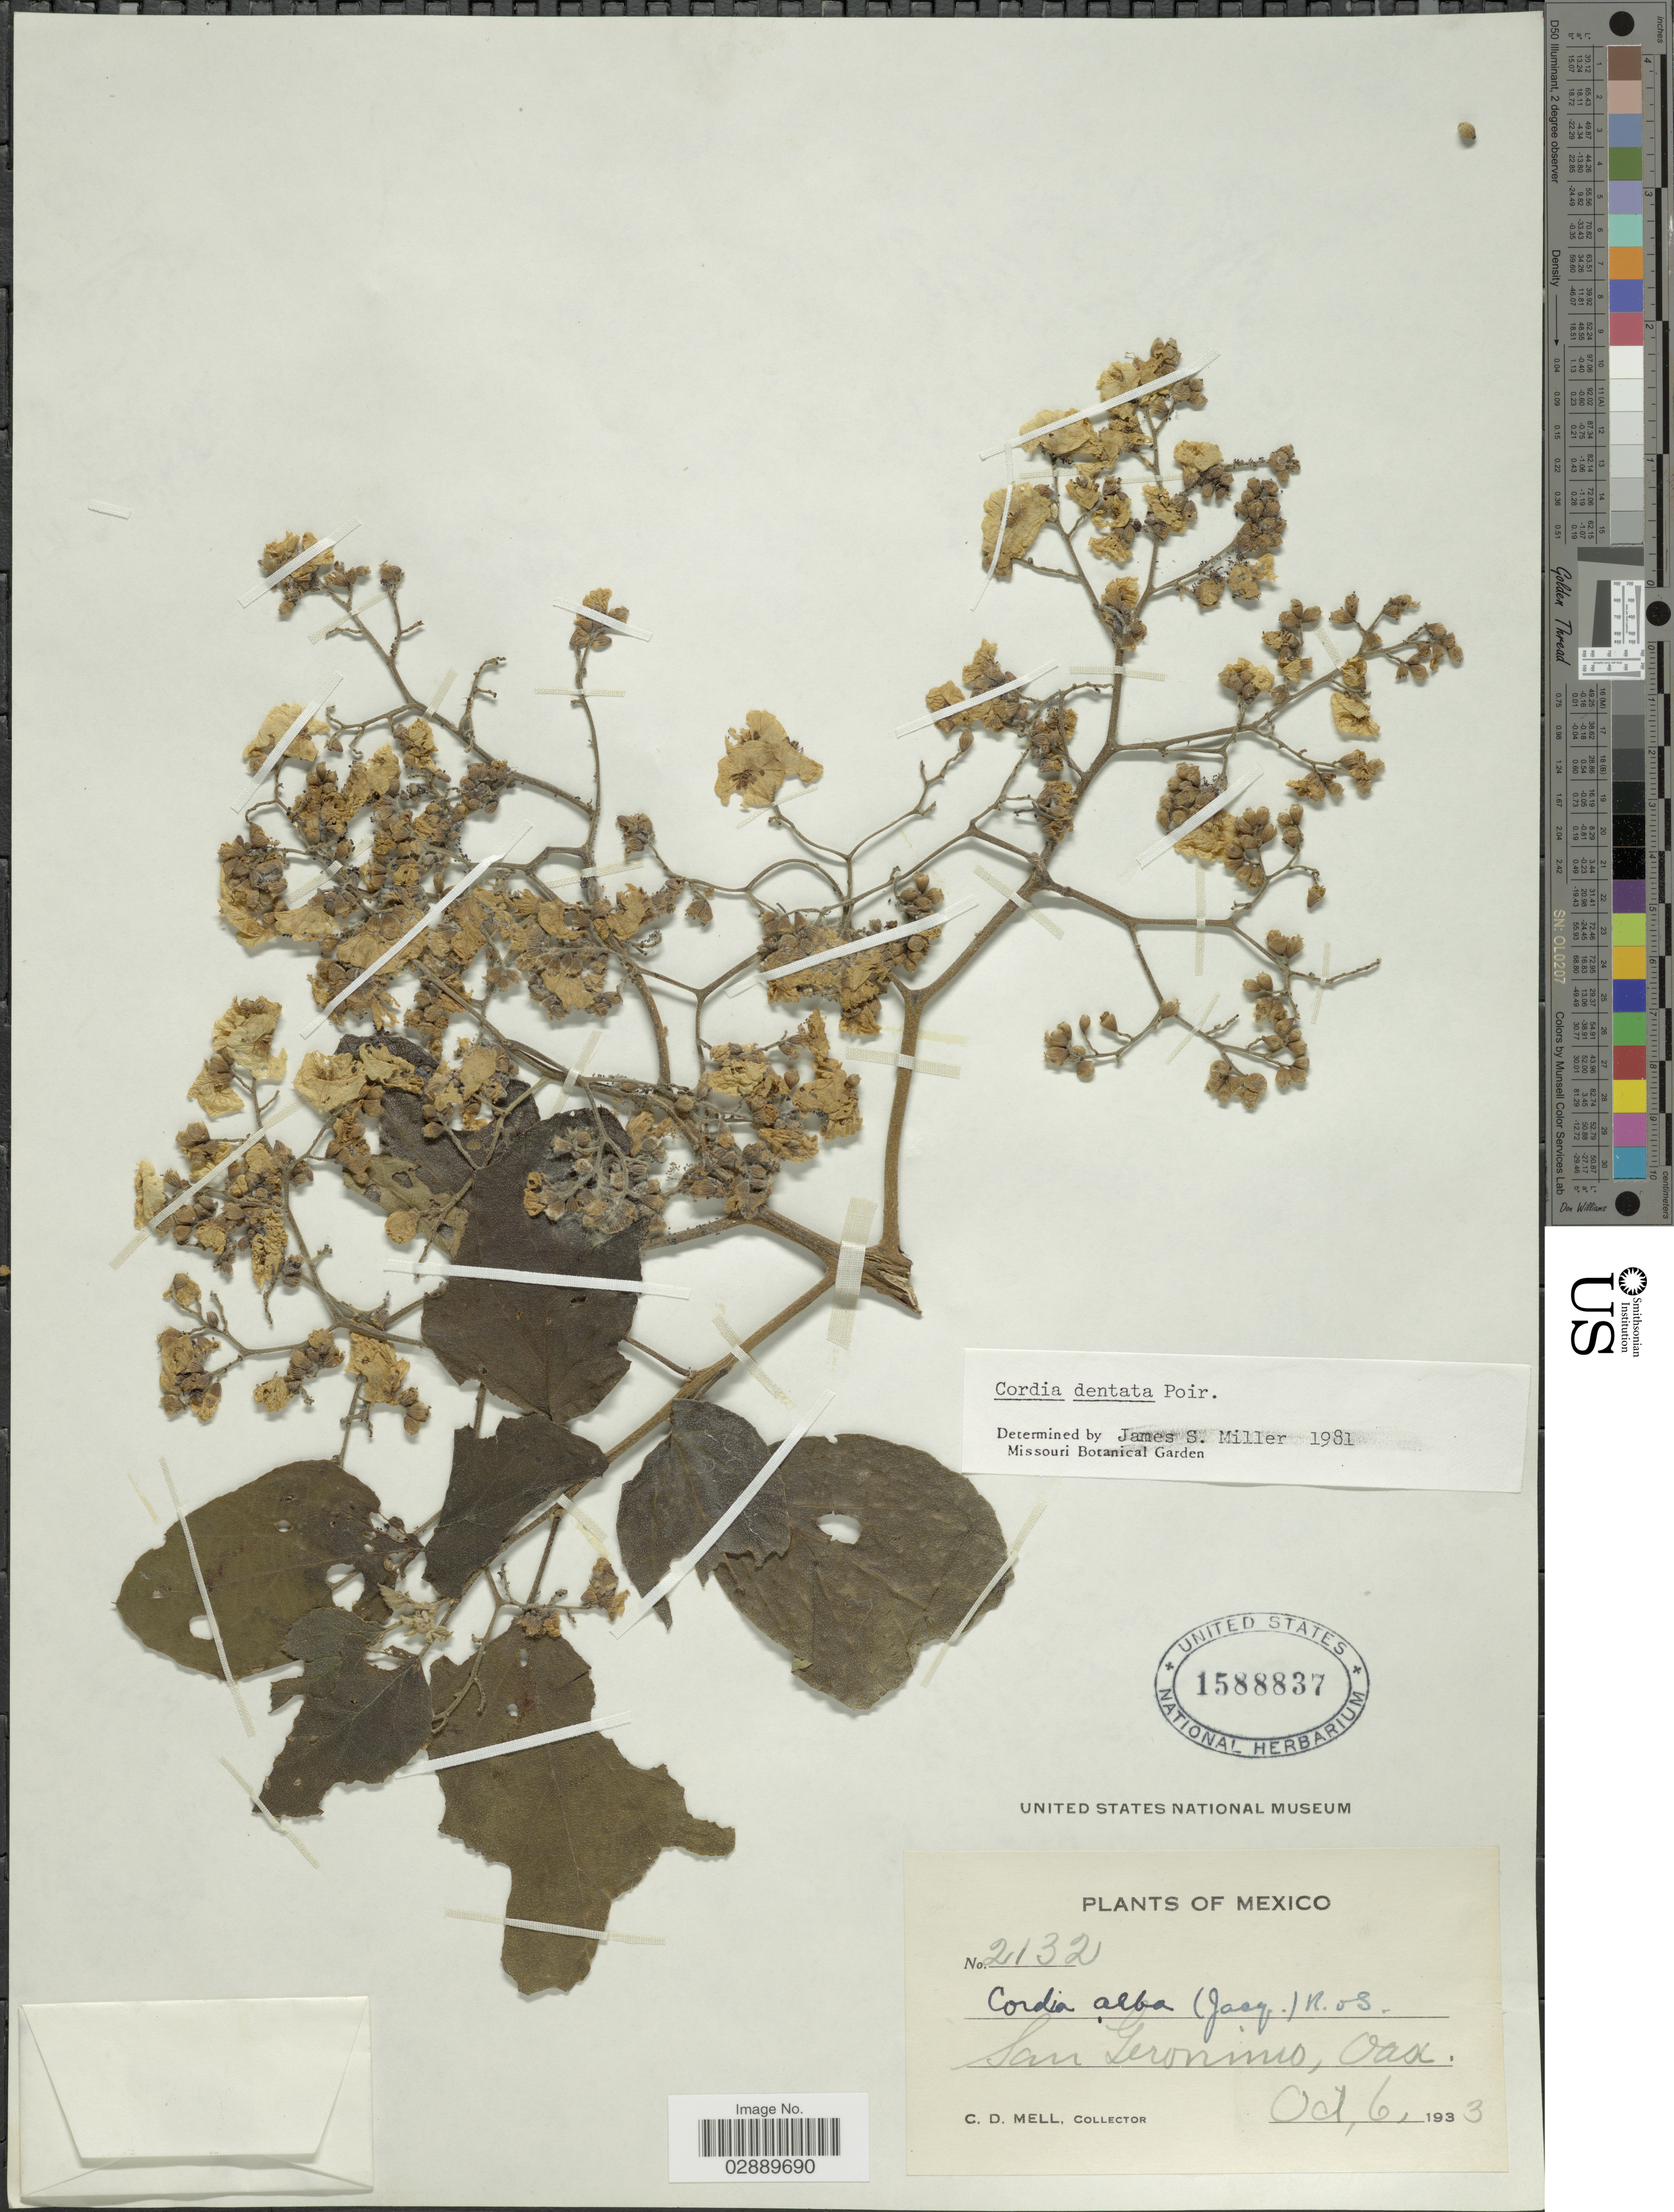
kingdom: Plantae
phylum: Tracheophyta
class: Magnoliopsida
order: Boraginales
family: Cordiaceae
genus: Cordia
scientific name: Cordia dentata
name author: Poir.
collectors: C. D. Mell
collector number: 2132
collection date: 1933-10-06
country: Mexico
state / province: Oaxaca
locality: San Geronimo.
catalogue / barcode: US 1588837